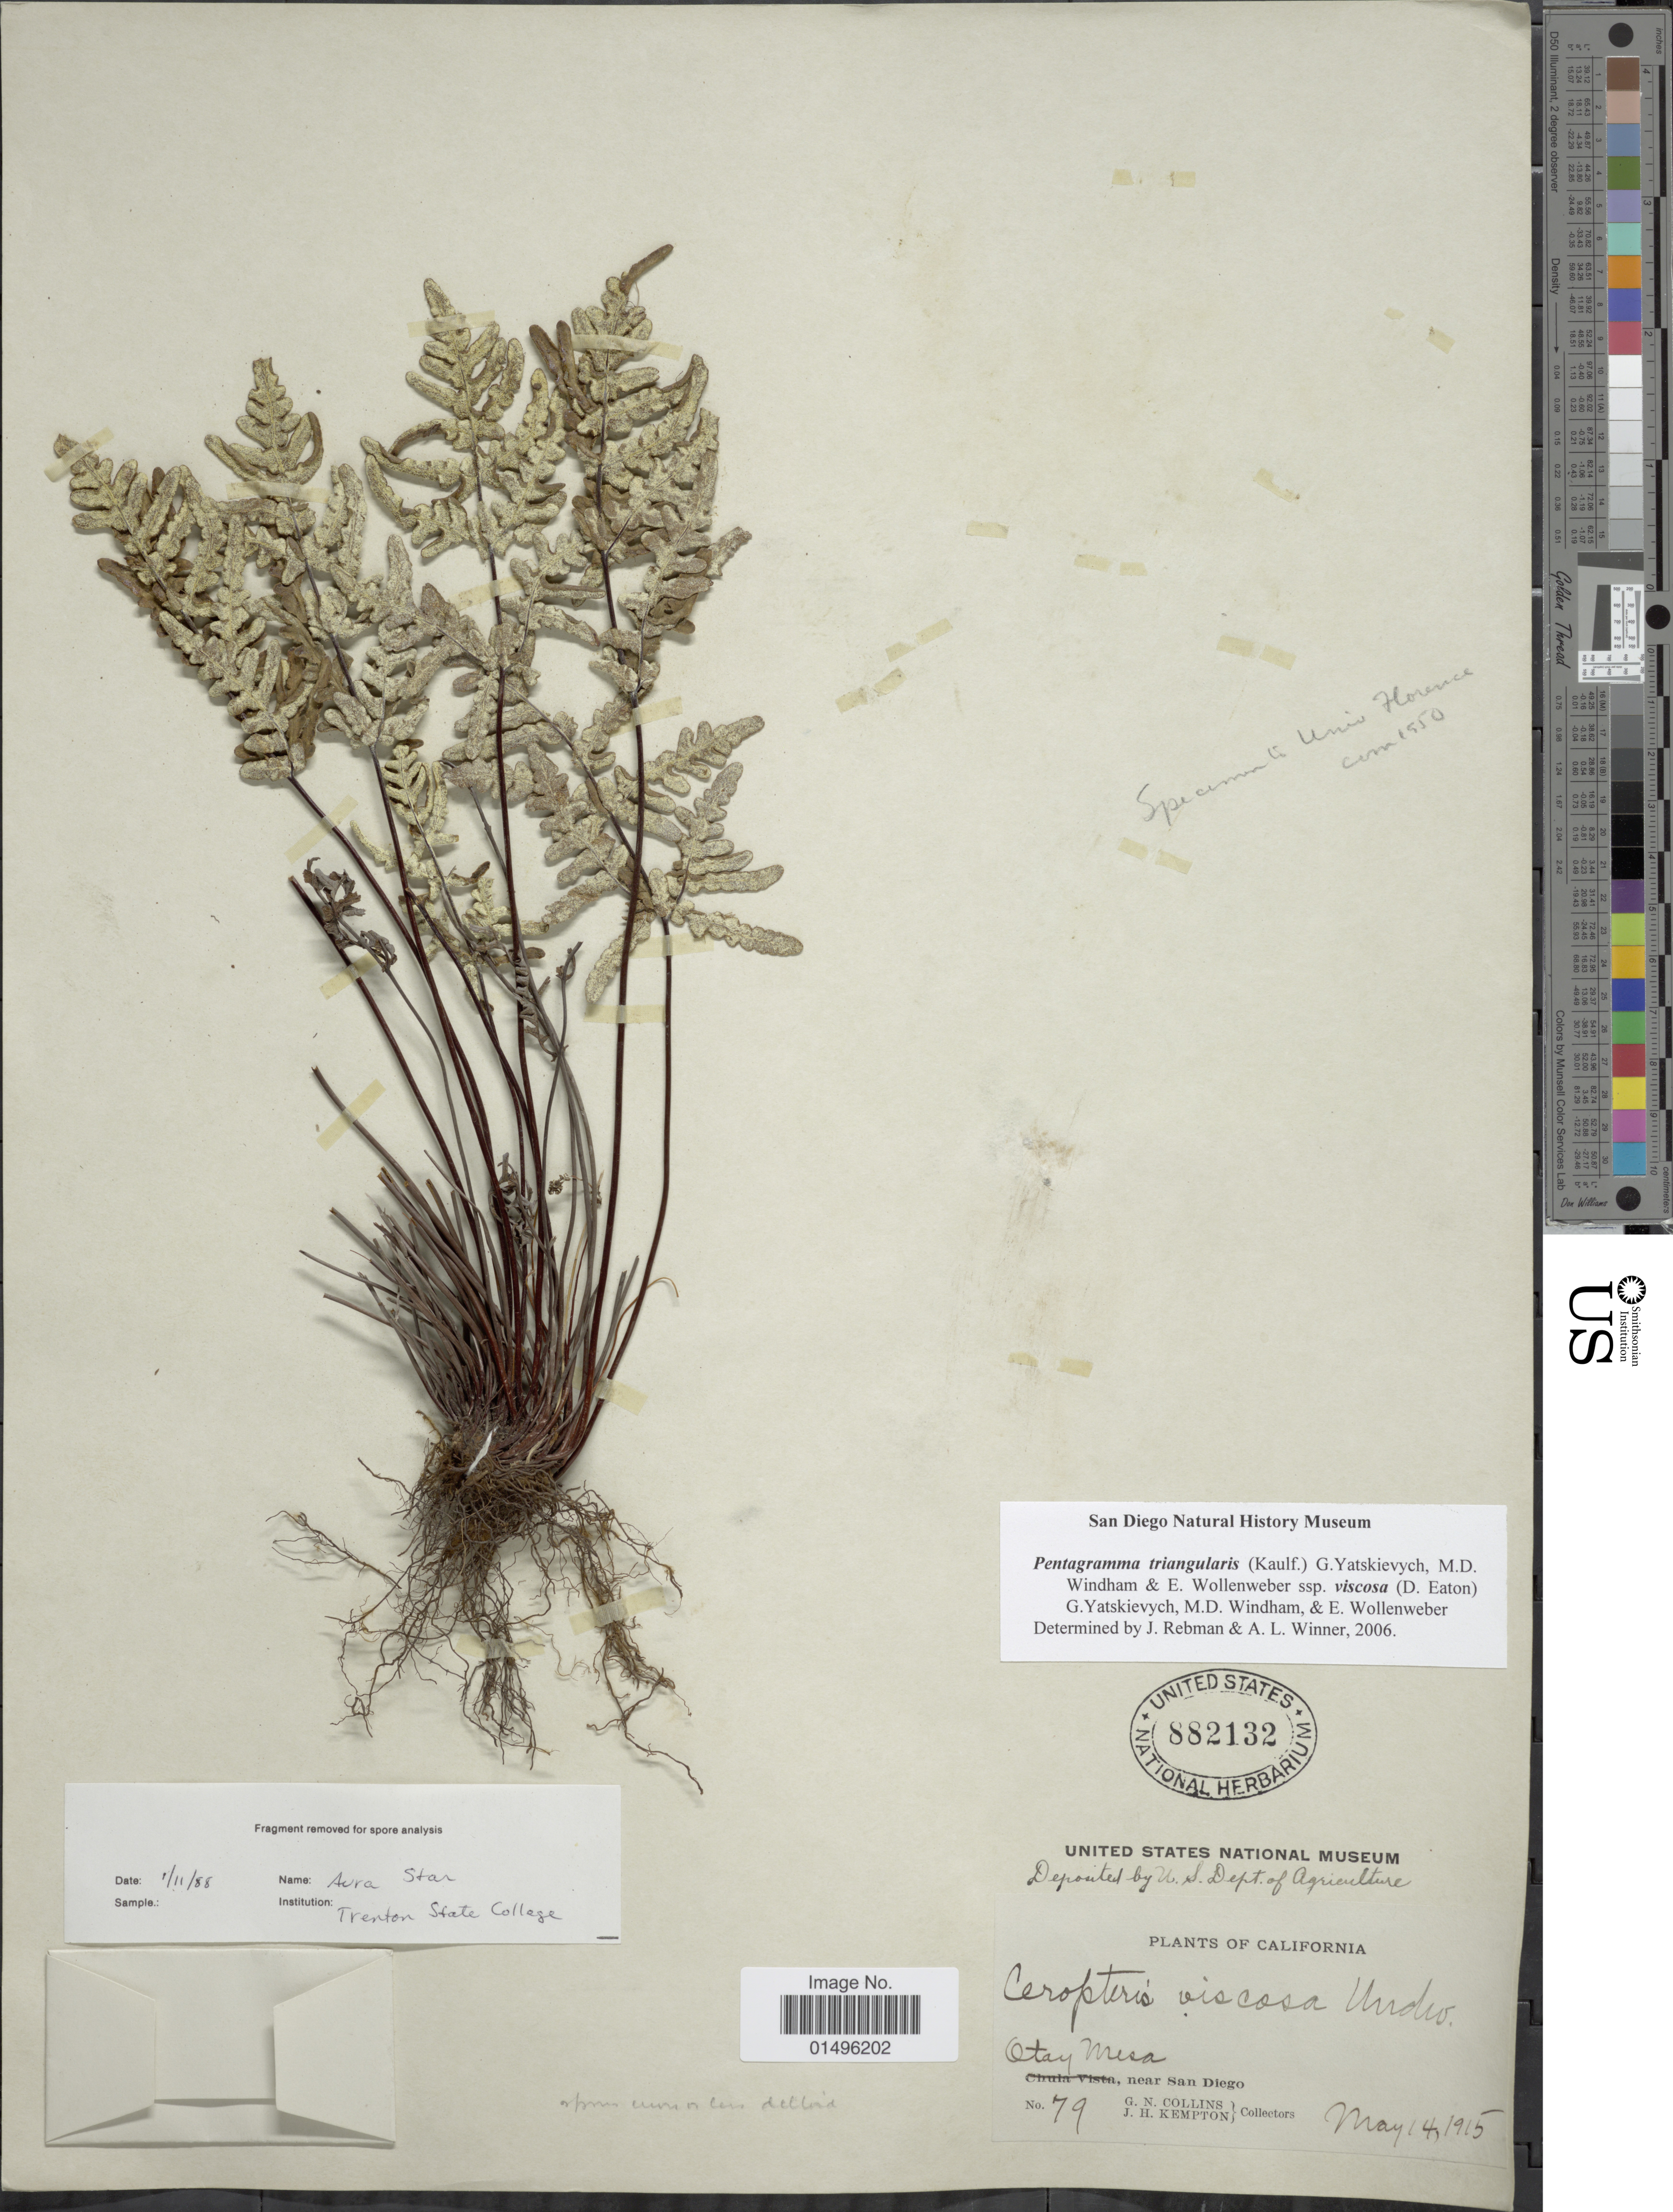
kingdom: Plantae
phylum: Tracheophyta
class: Polypodiopsida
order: Polypodiales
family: Pteridaceae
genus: Pentagramma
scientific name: Pentagramma viscosa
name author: (Nutt. ex D.C. Eaton) Schuettp. & Windham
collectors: G. Collins & J. H. Kempton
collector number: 79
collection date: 1915-05-14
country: United States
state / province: California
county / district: San Diego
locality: California, Otay Mesa, near San Diego.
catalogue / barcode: US 882132